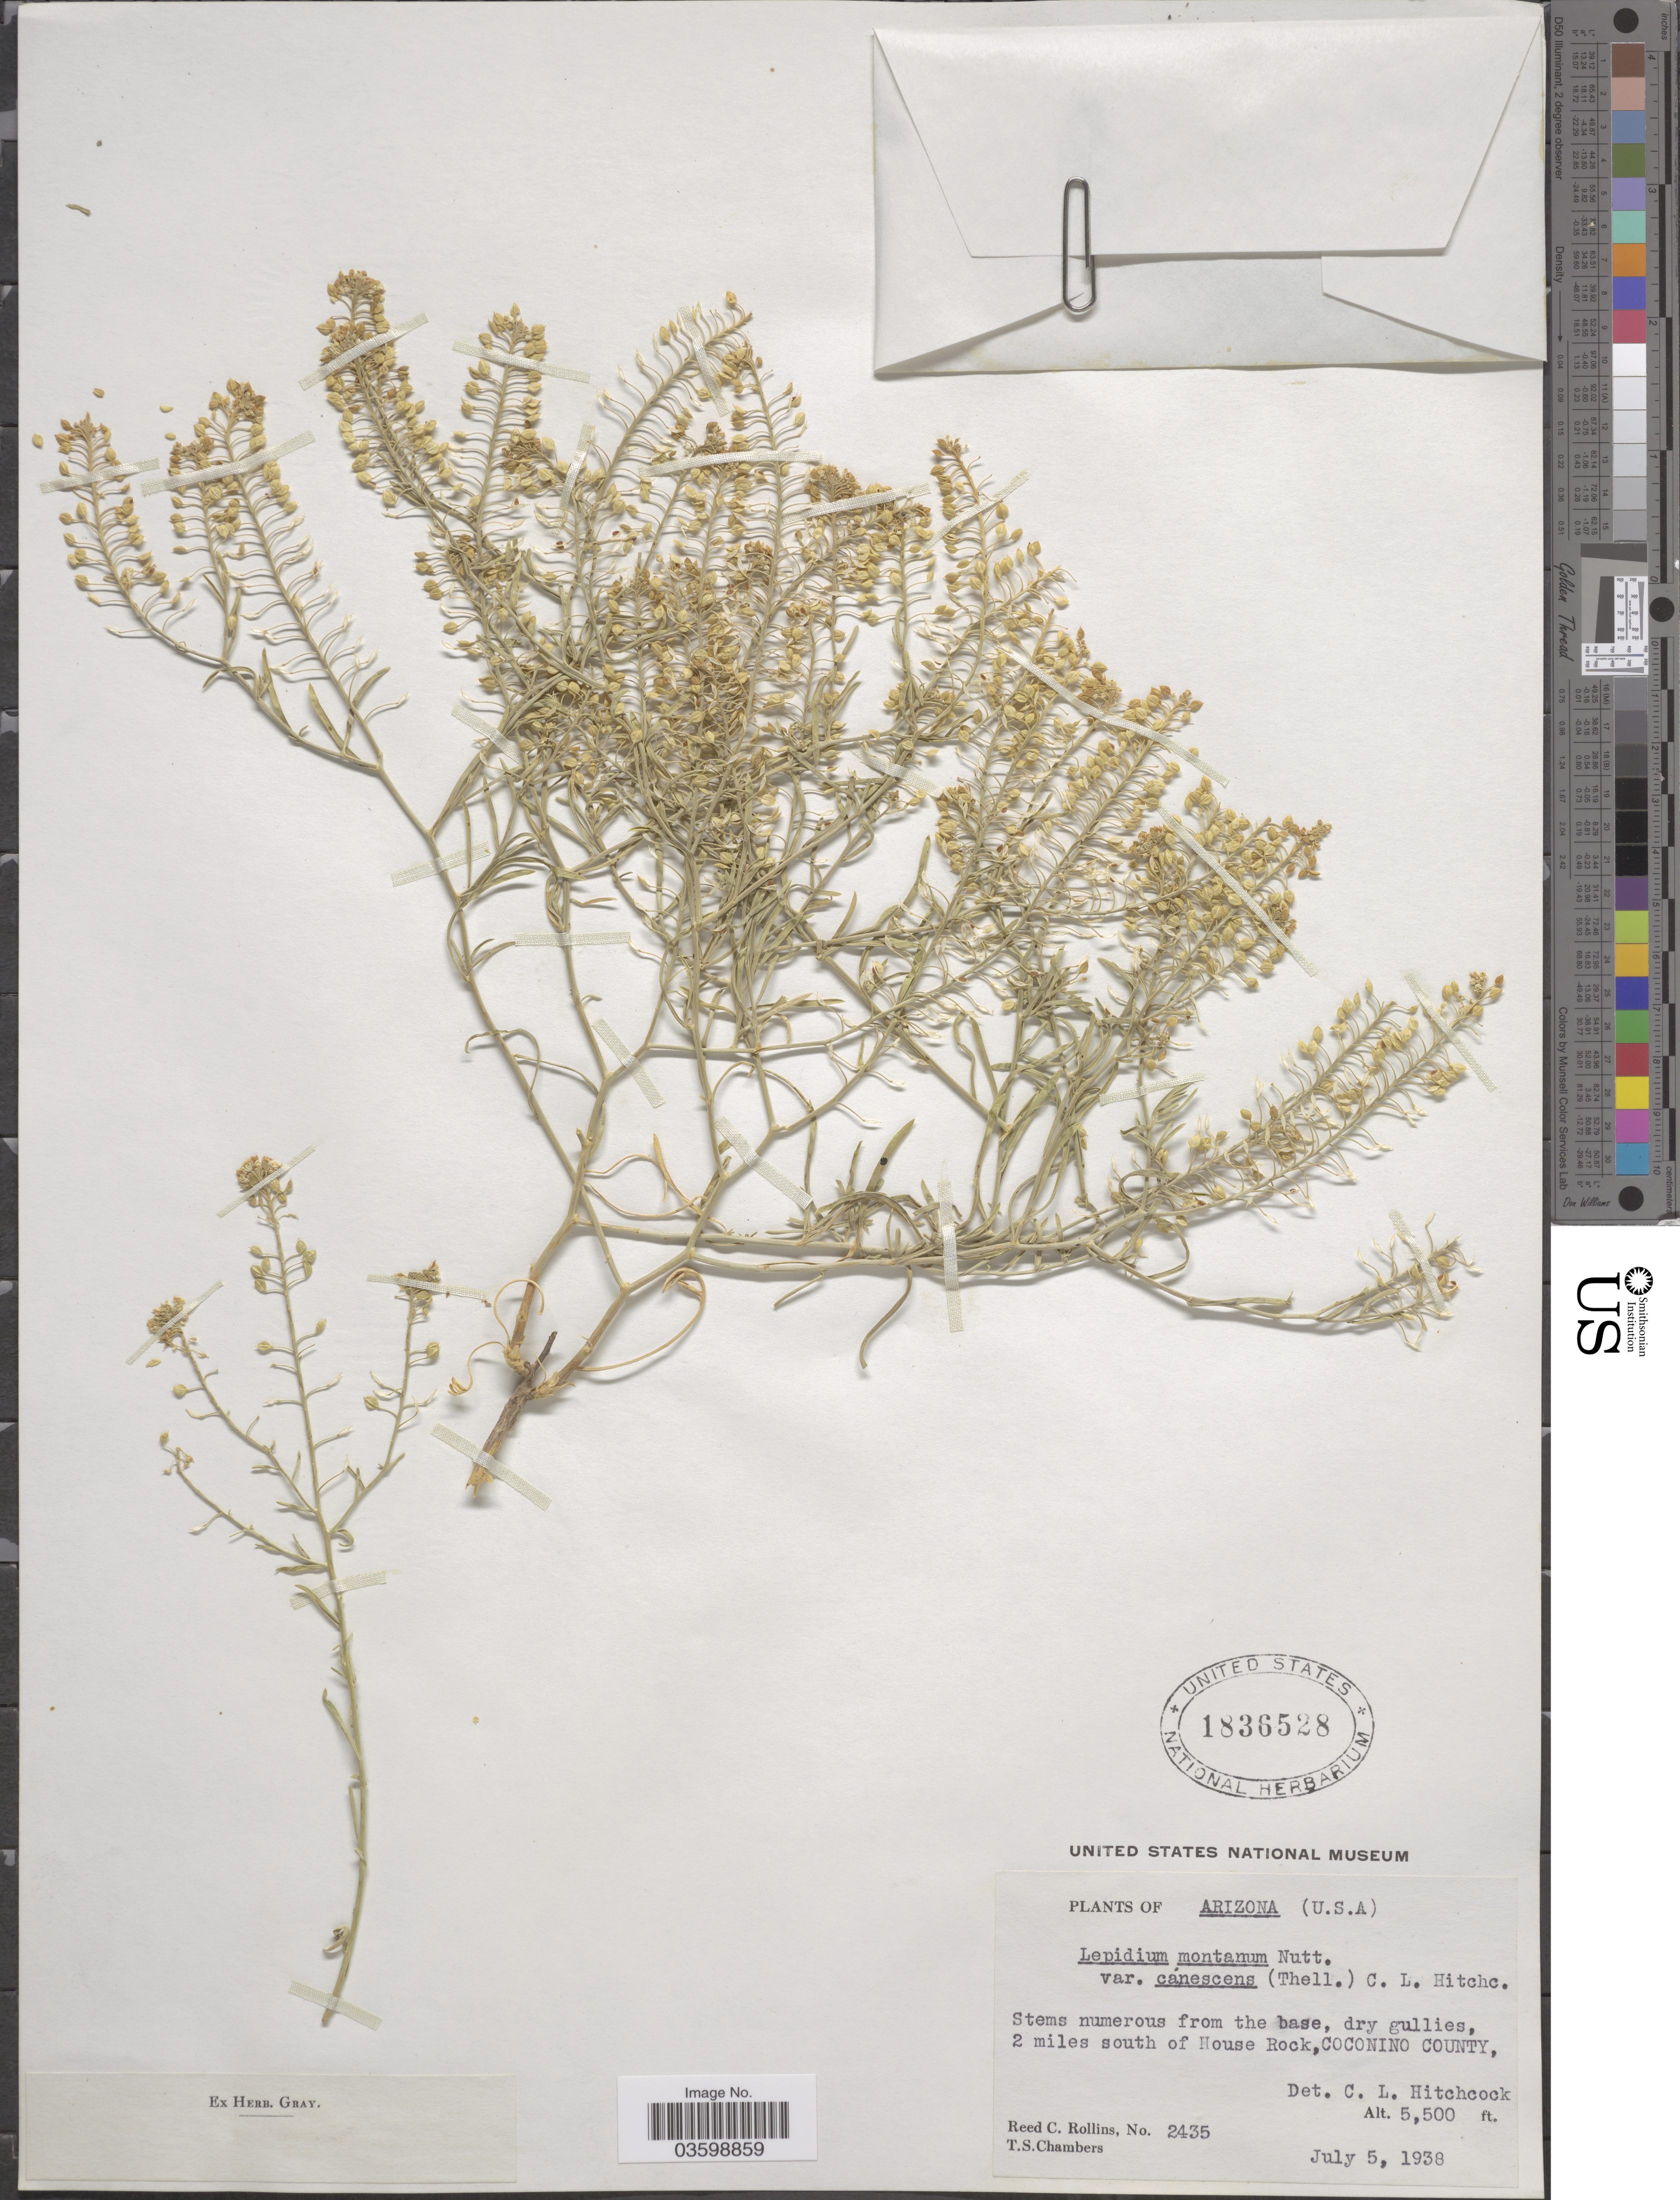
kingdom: Plantae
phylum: Tracheophyta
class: Magnoliopsida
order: Brassicales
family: Brassicaceae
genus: Lepidium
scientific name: Lepidium montanum var. canescens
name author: C.L. Hitchc.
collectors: R. C. Rollins & T. Chambers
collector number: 2435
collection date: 1938-07-05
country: United States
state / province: Arizona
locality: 2 miles south of House Rock, Coconino County.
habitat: dry gullies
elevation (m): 1676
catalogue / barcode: US 1836528